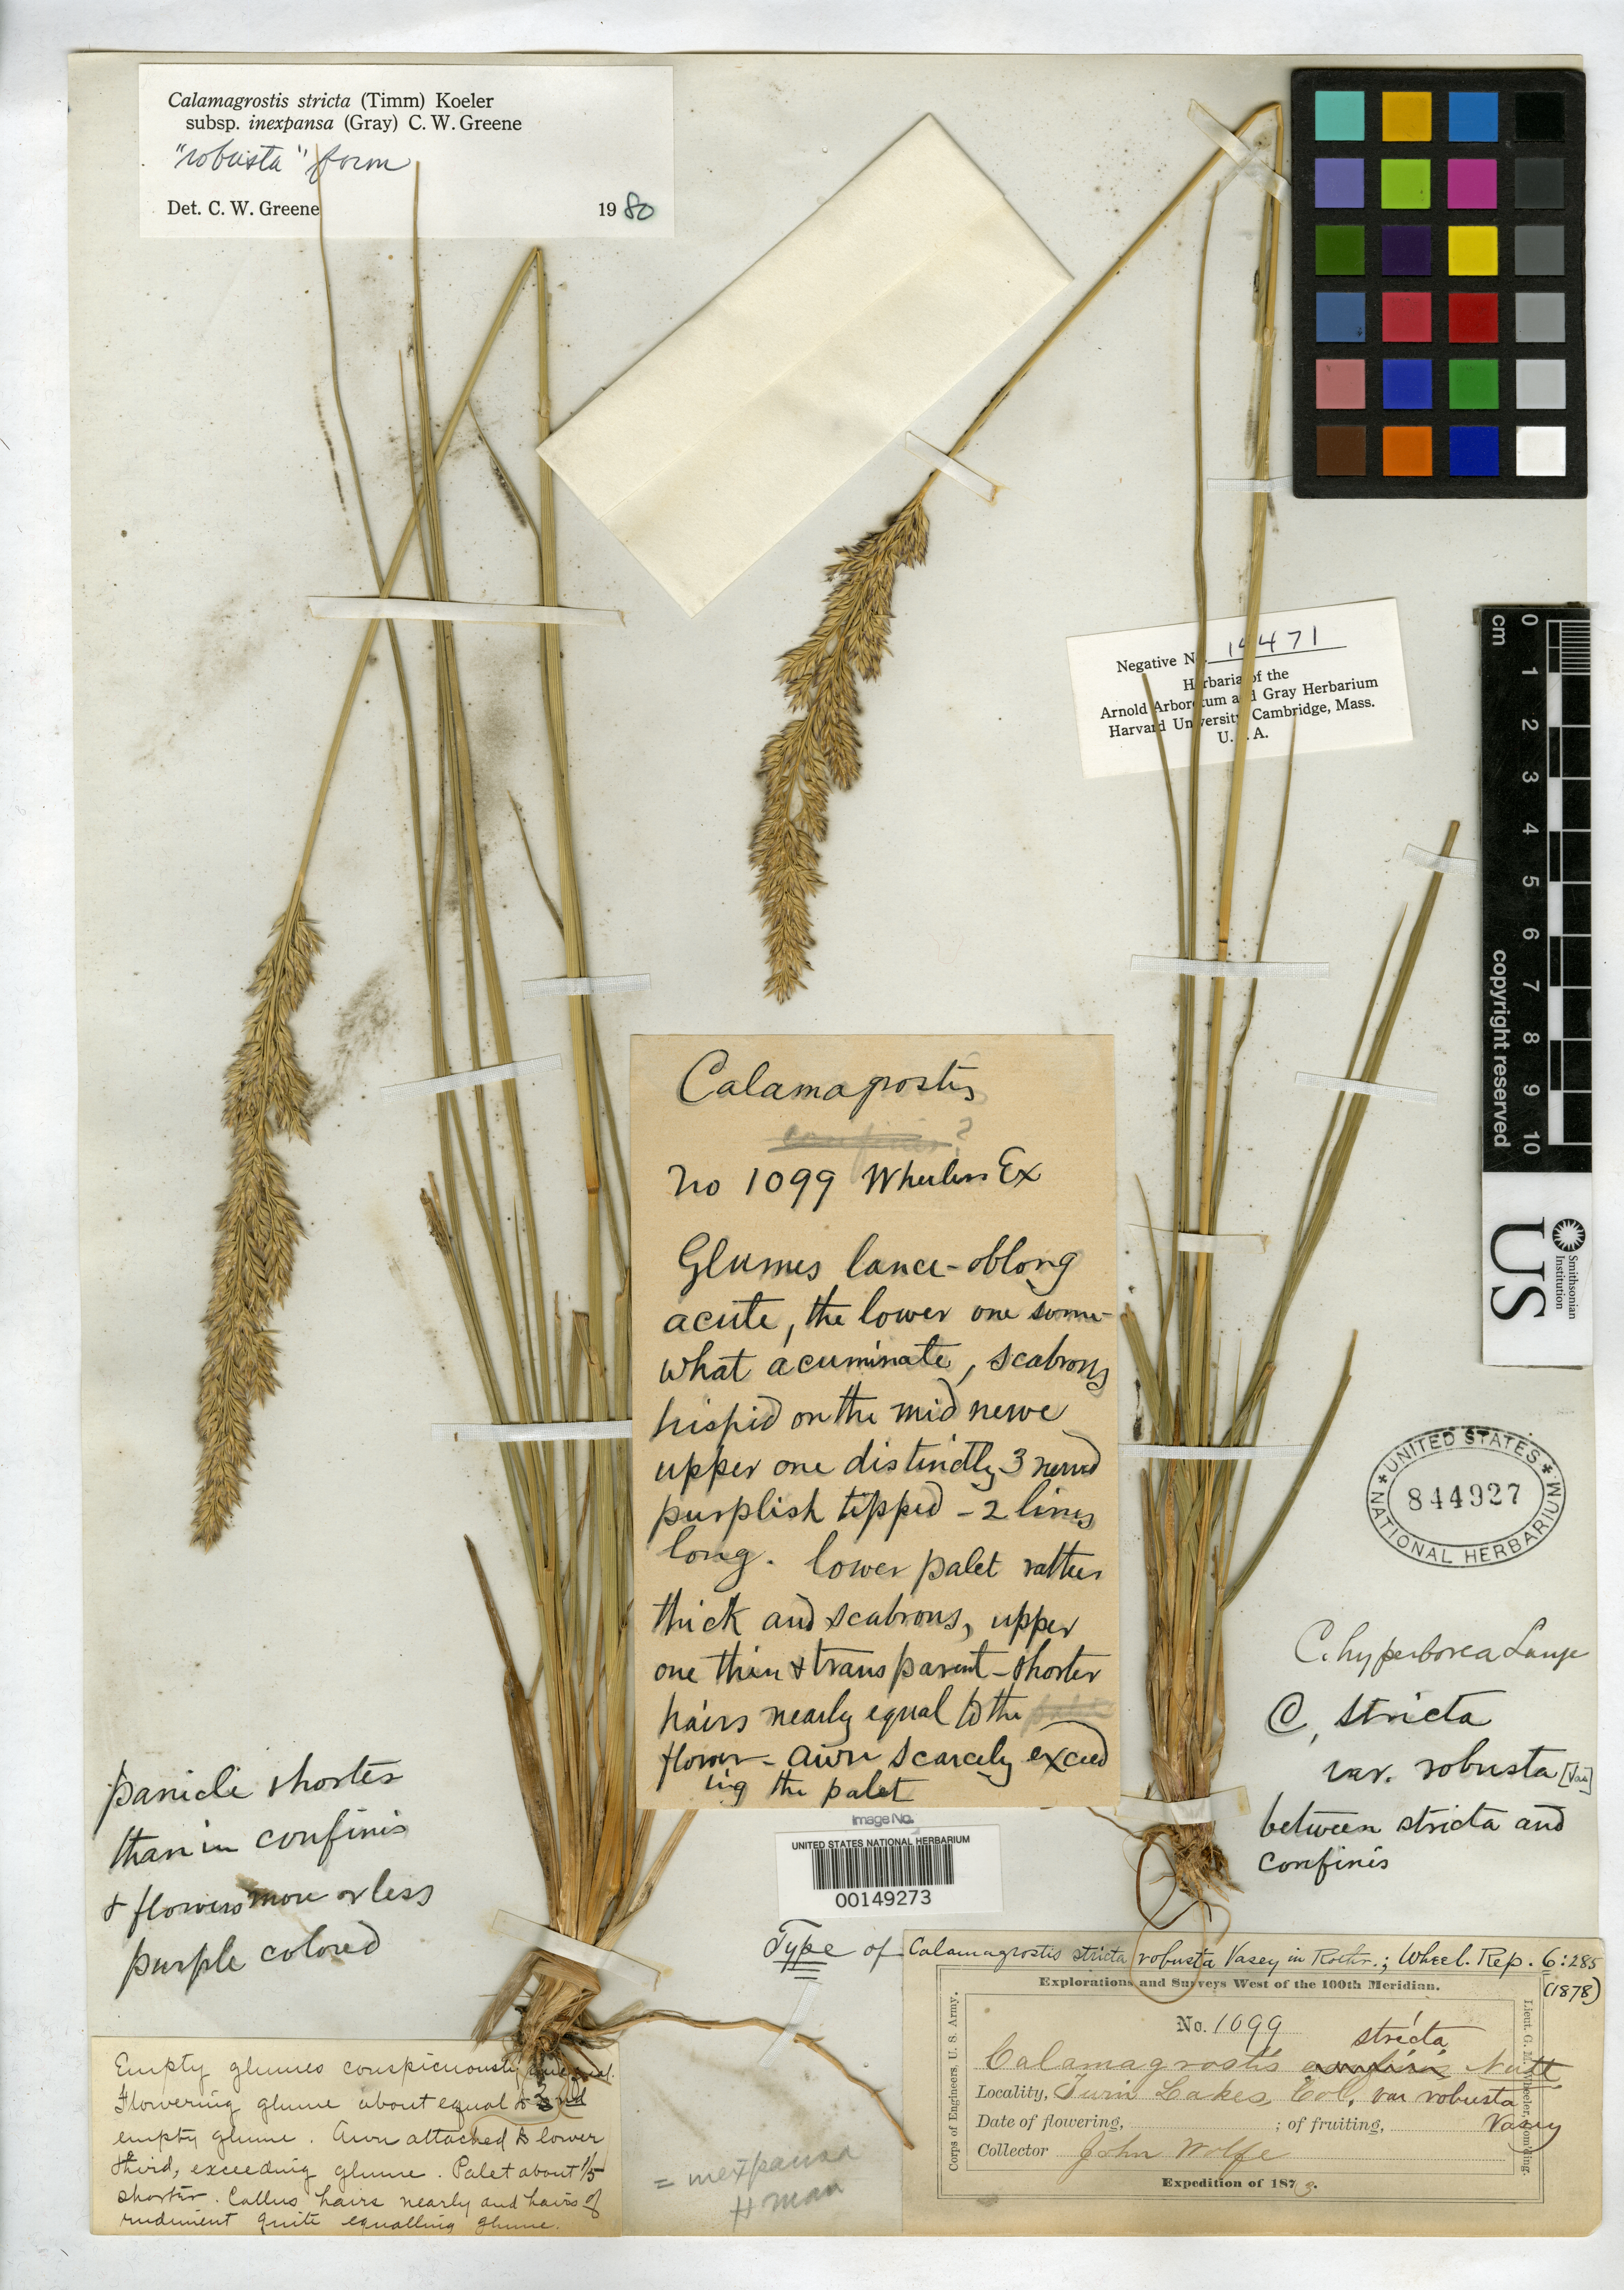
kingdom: Plantae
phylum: Tracheophyta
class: Liliopsida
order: Poales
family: Poaceae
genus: Calamagrostis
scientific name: Calamagrostis lapponica var. brevipilis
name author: Stebbins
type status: Type Collection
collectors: J. Wolfe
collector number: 1099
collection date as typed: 1873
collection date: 1873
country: United States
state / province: Colorado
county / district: Lake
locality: Twin Lakes.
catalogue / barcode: US 844927